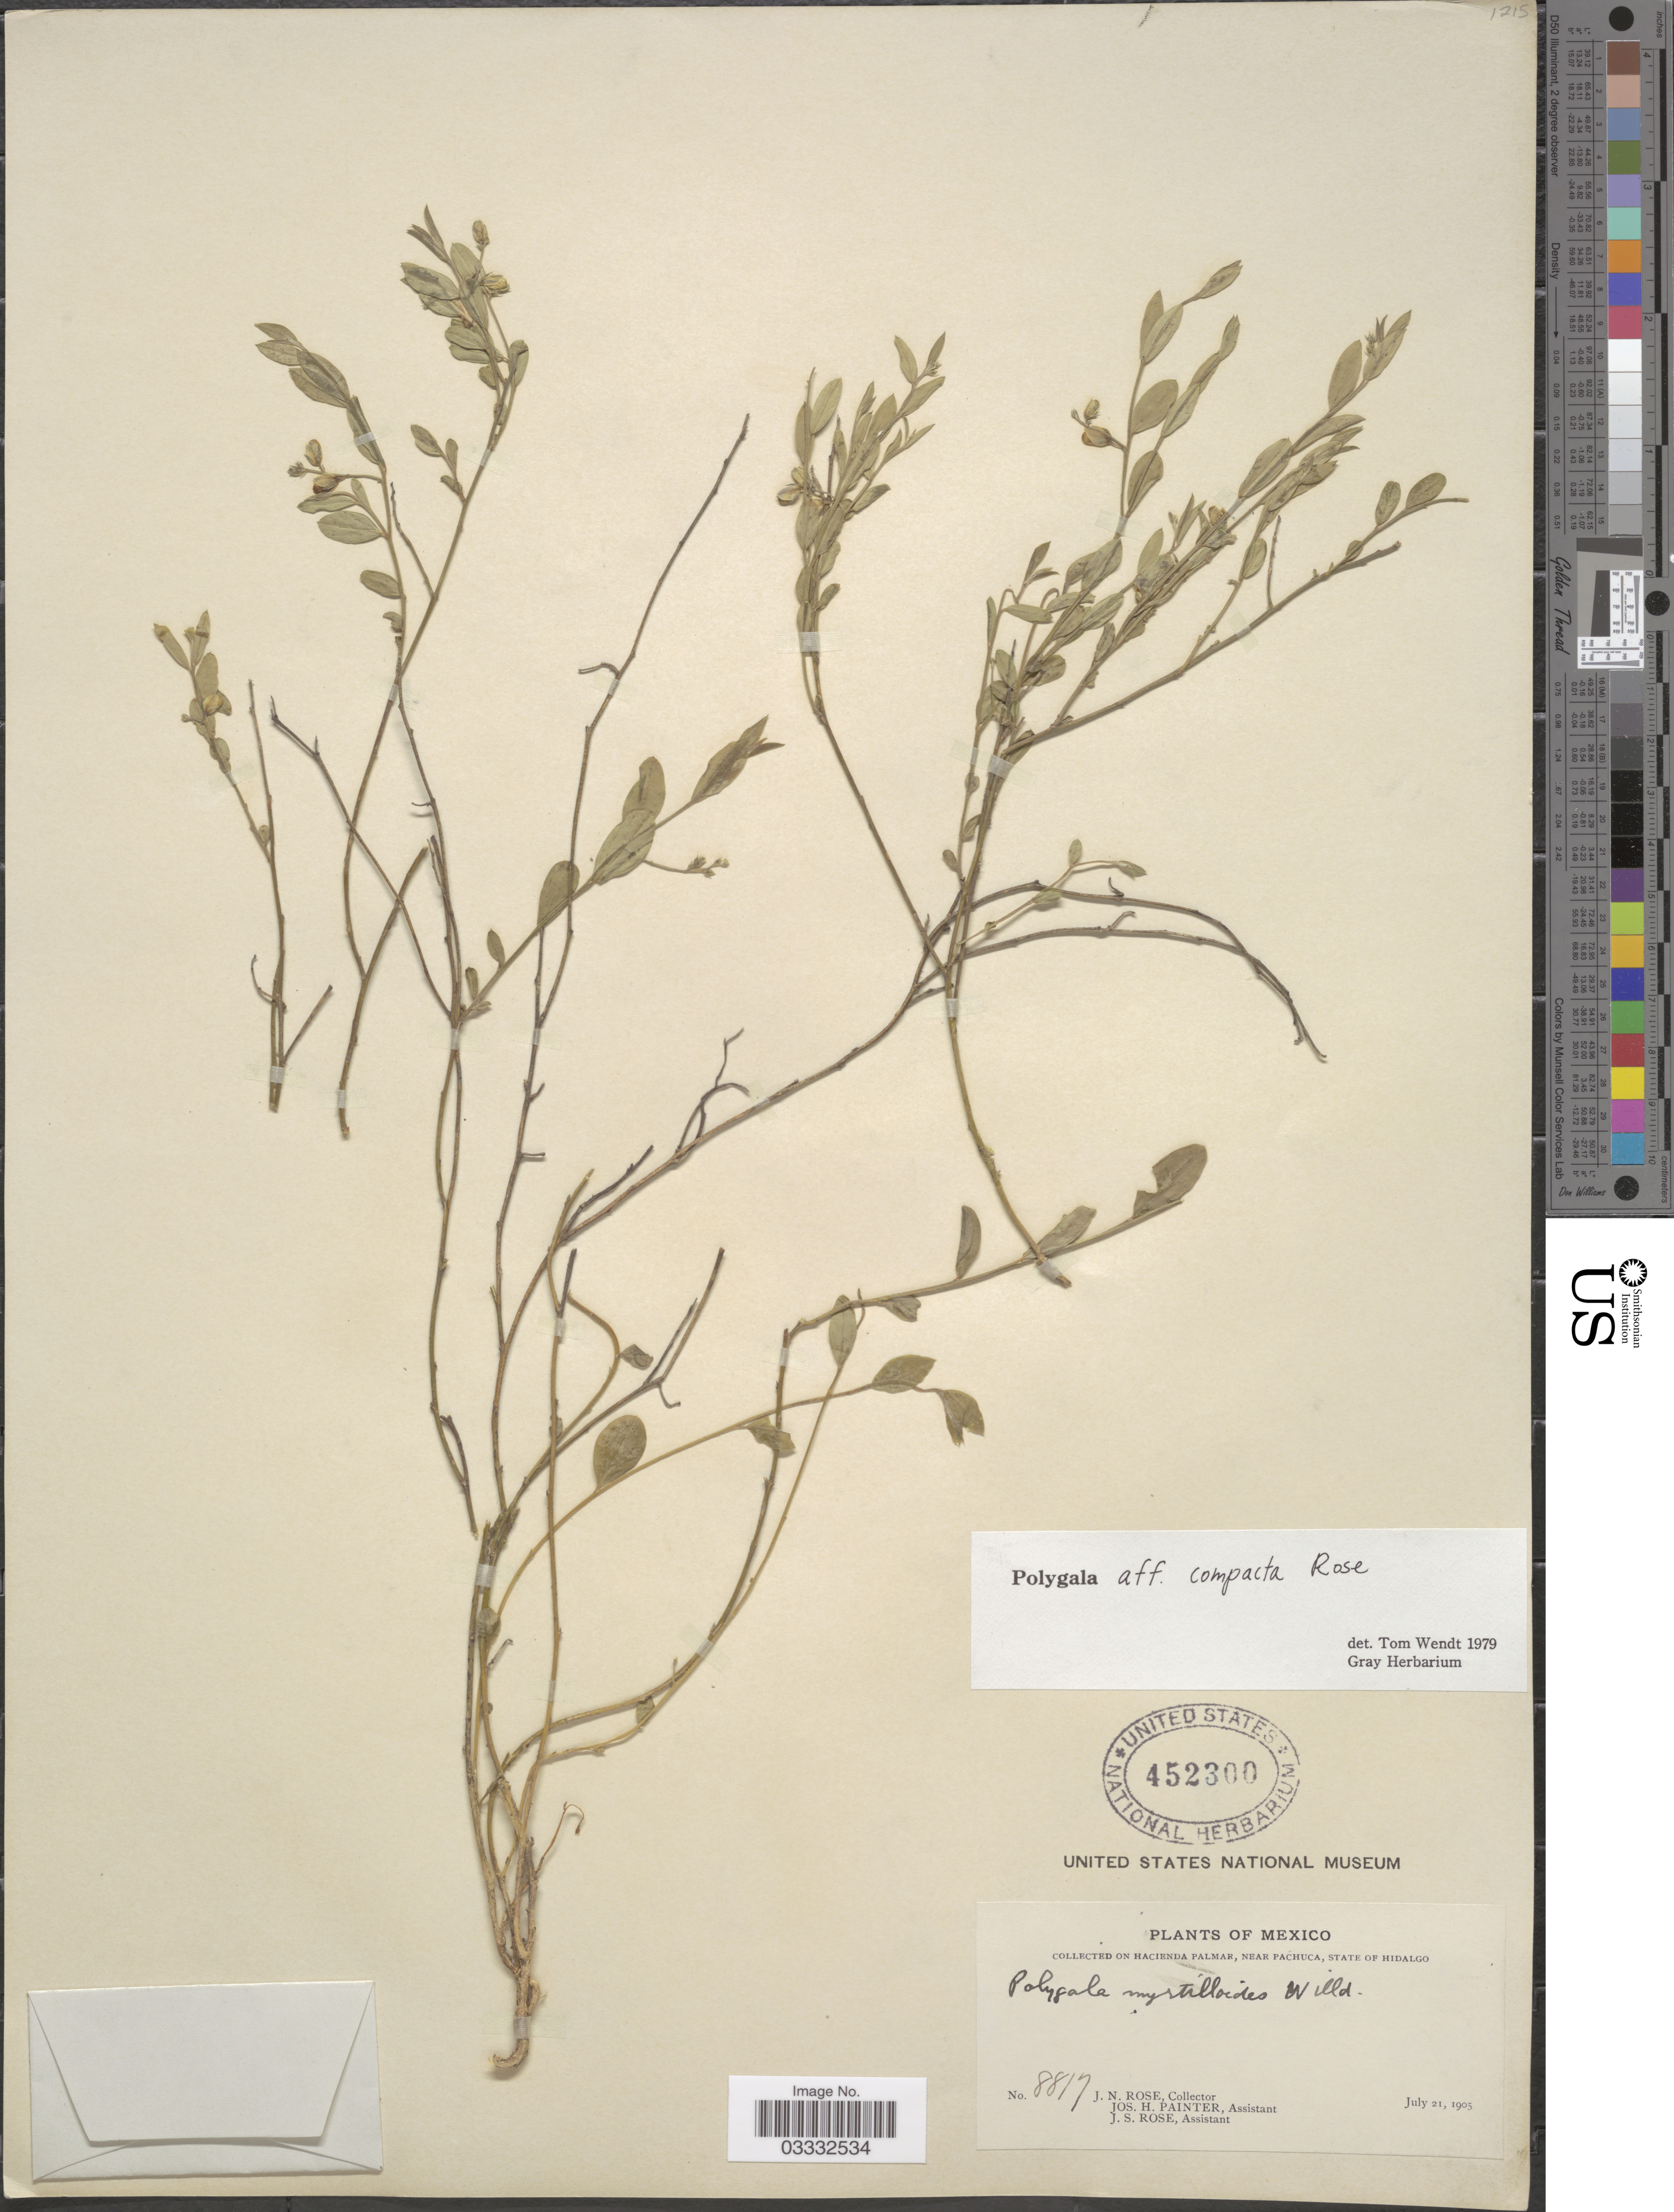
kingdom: Plantae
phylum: Tracheophyta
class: Magnoliopsida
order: Fabales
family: Polygalaceae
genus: Polygala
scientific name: Polygala compacta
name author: Rose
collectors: J. N. Rose, J. H. Painter & J. S. Rose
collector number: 8817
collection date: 1905-07-21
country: Mexico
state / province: Hidalgo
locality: On Hacienda Palmar, Near Pachuca.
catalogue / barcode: US 452300